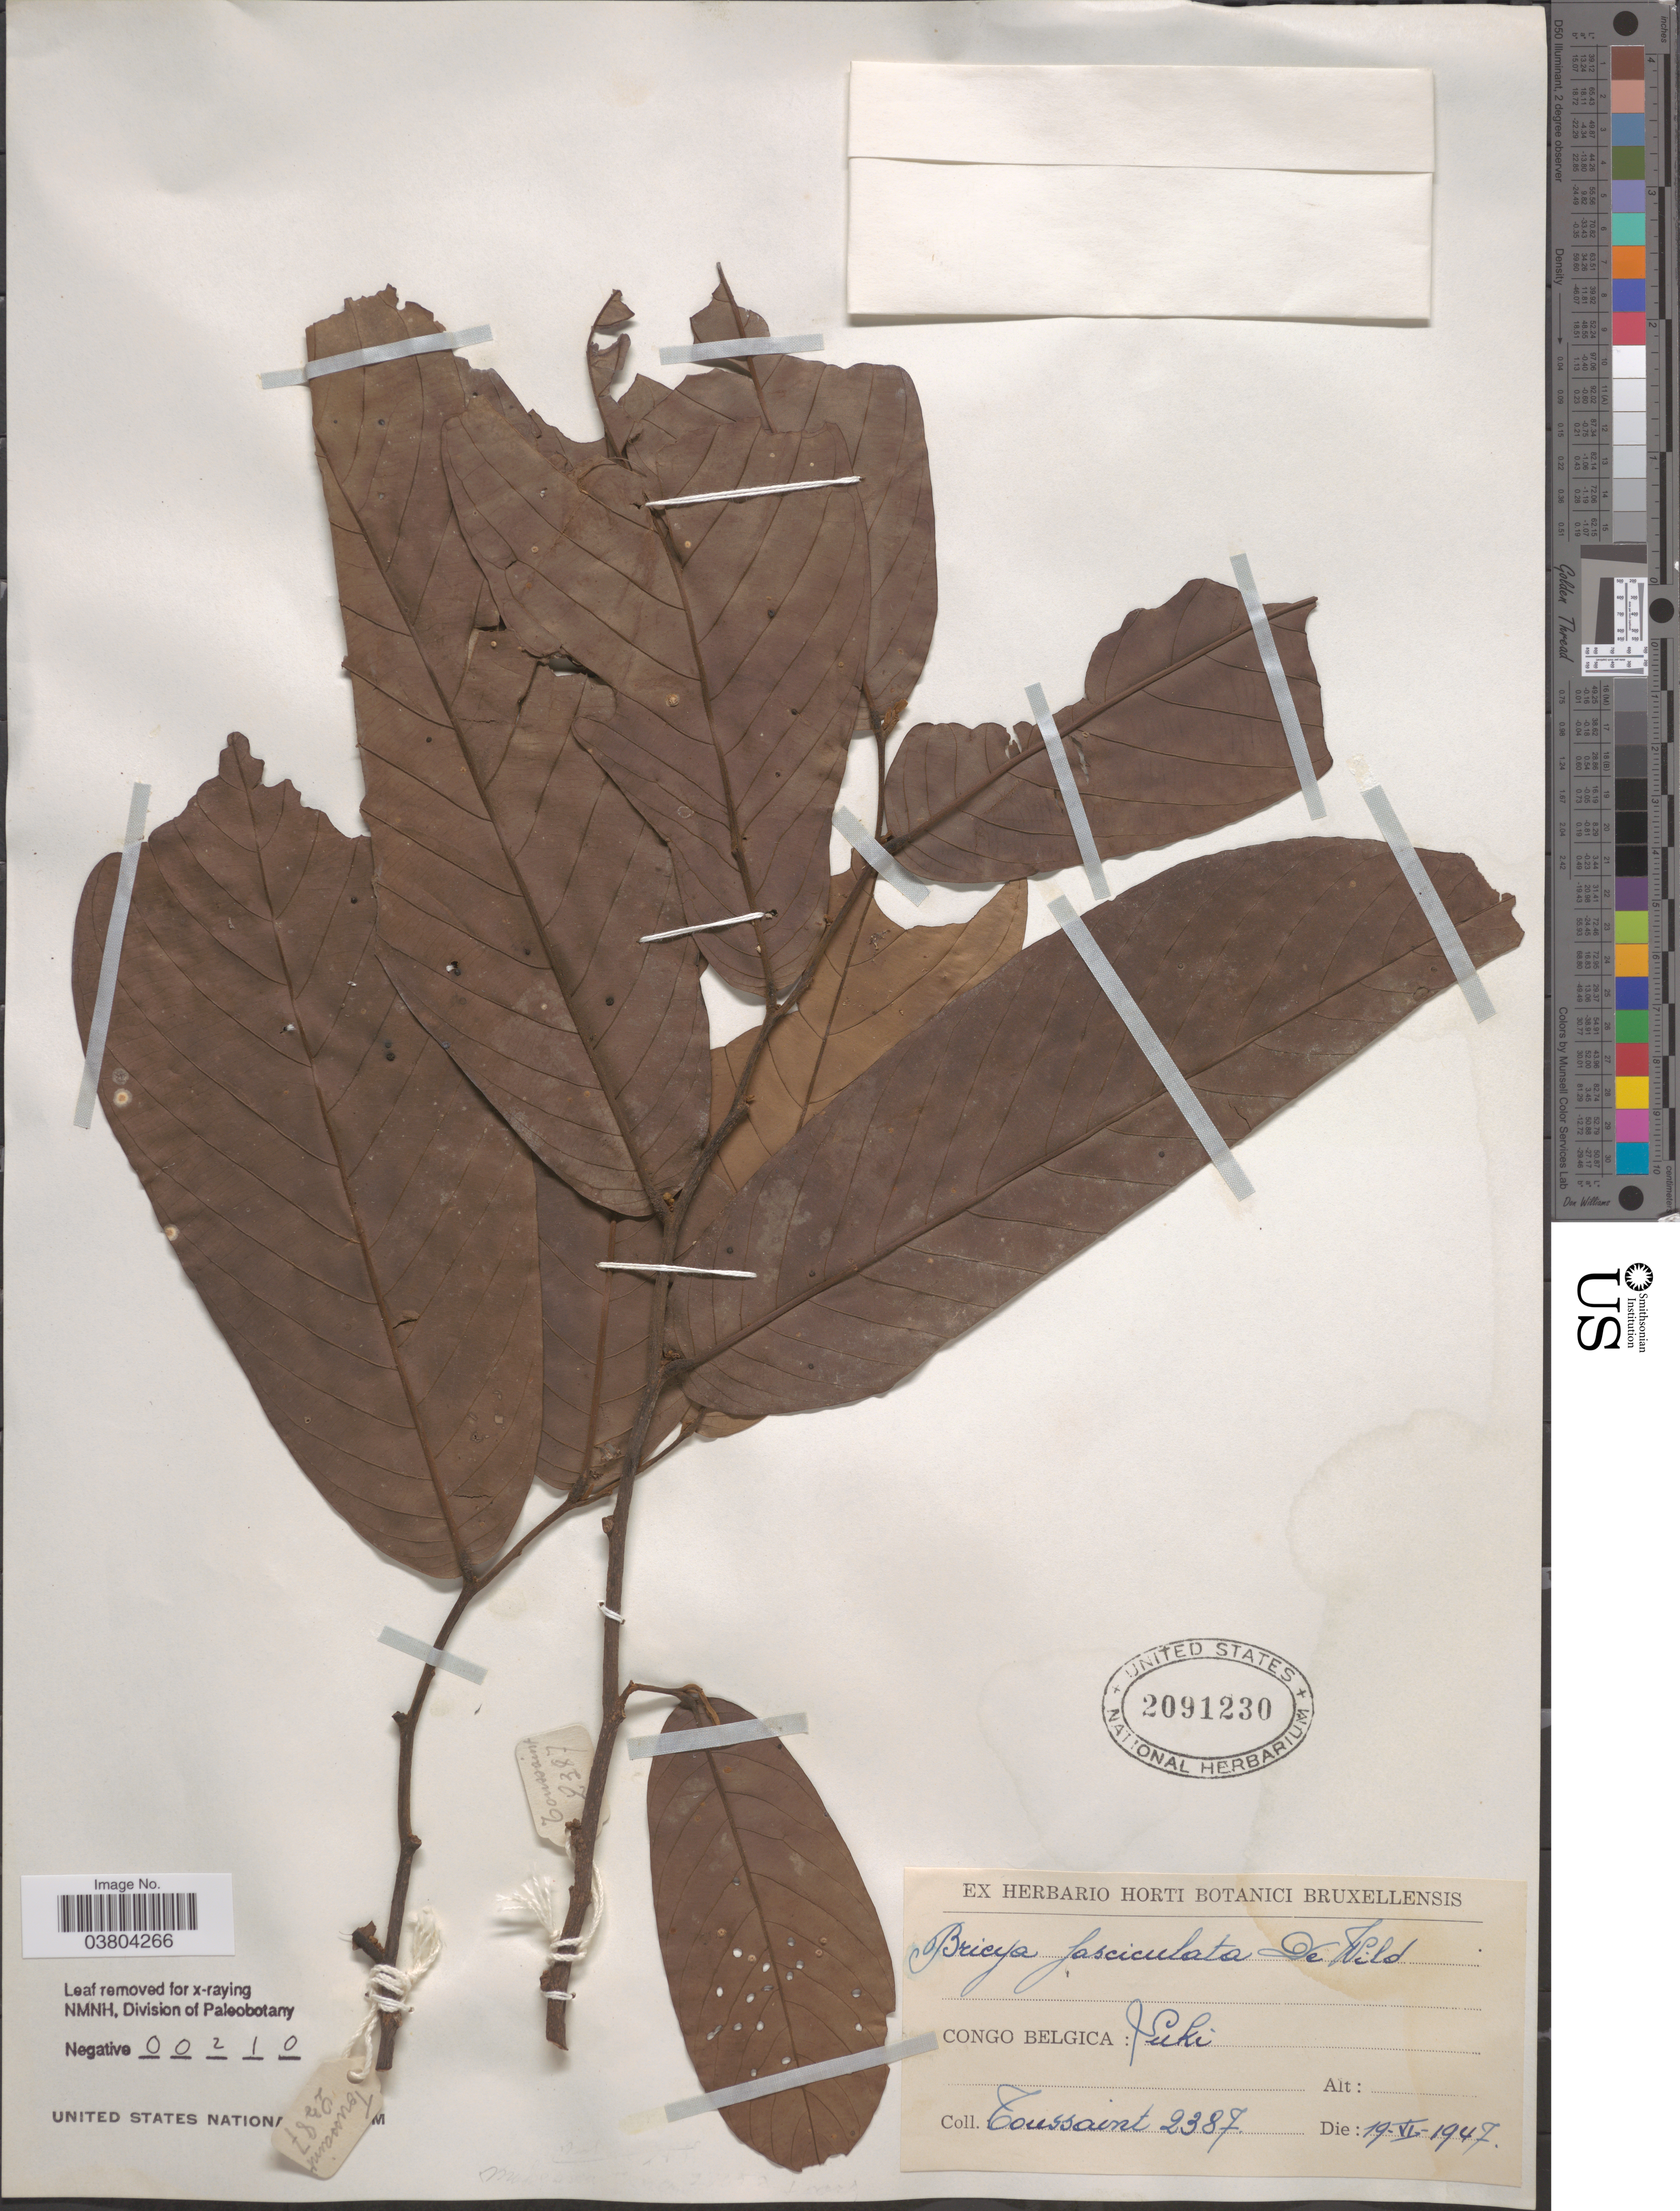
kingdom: Plantae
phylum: Tracheophyta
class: Magnoliopsida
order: Magnoliales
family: Annonaceae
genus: Mwasumbia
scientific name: Mwasumbia sp.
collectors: -. Toussaint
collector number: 2387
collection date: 1947-06-19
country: Congo, Democratic Republic of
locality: Congo Belgica: Luki.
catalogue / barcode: US 2091230